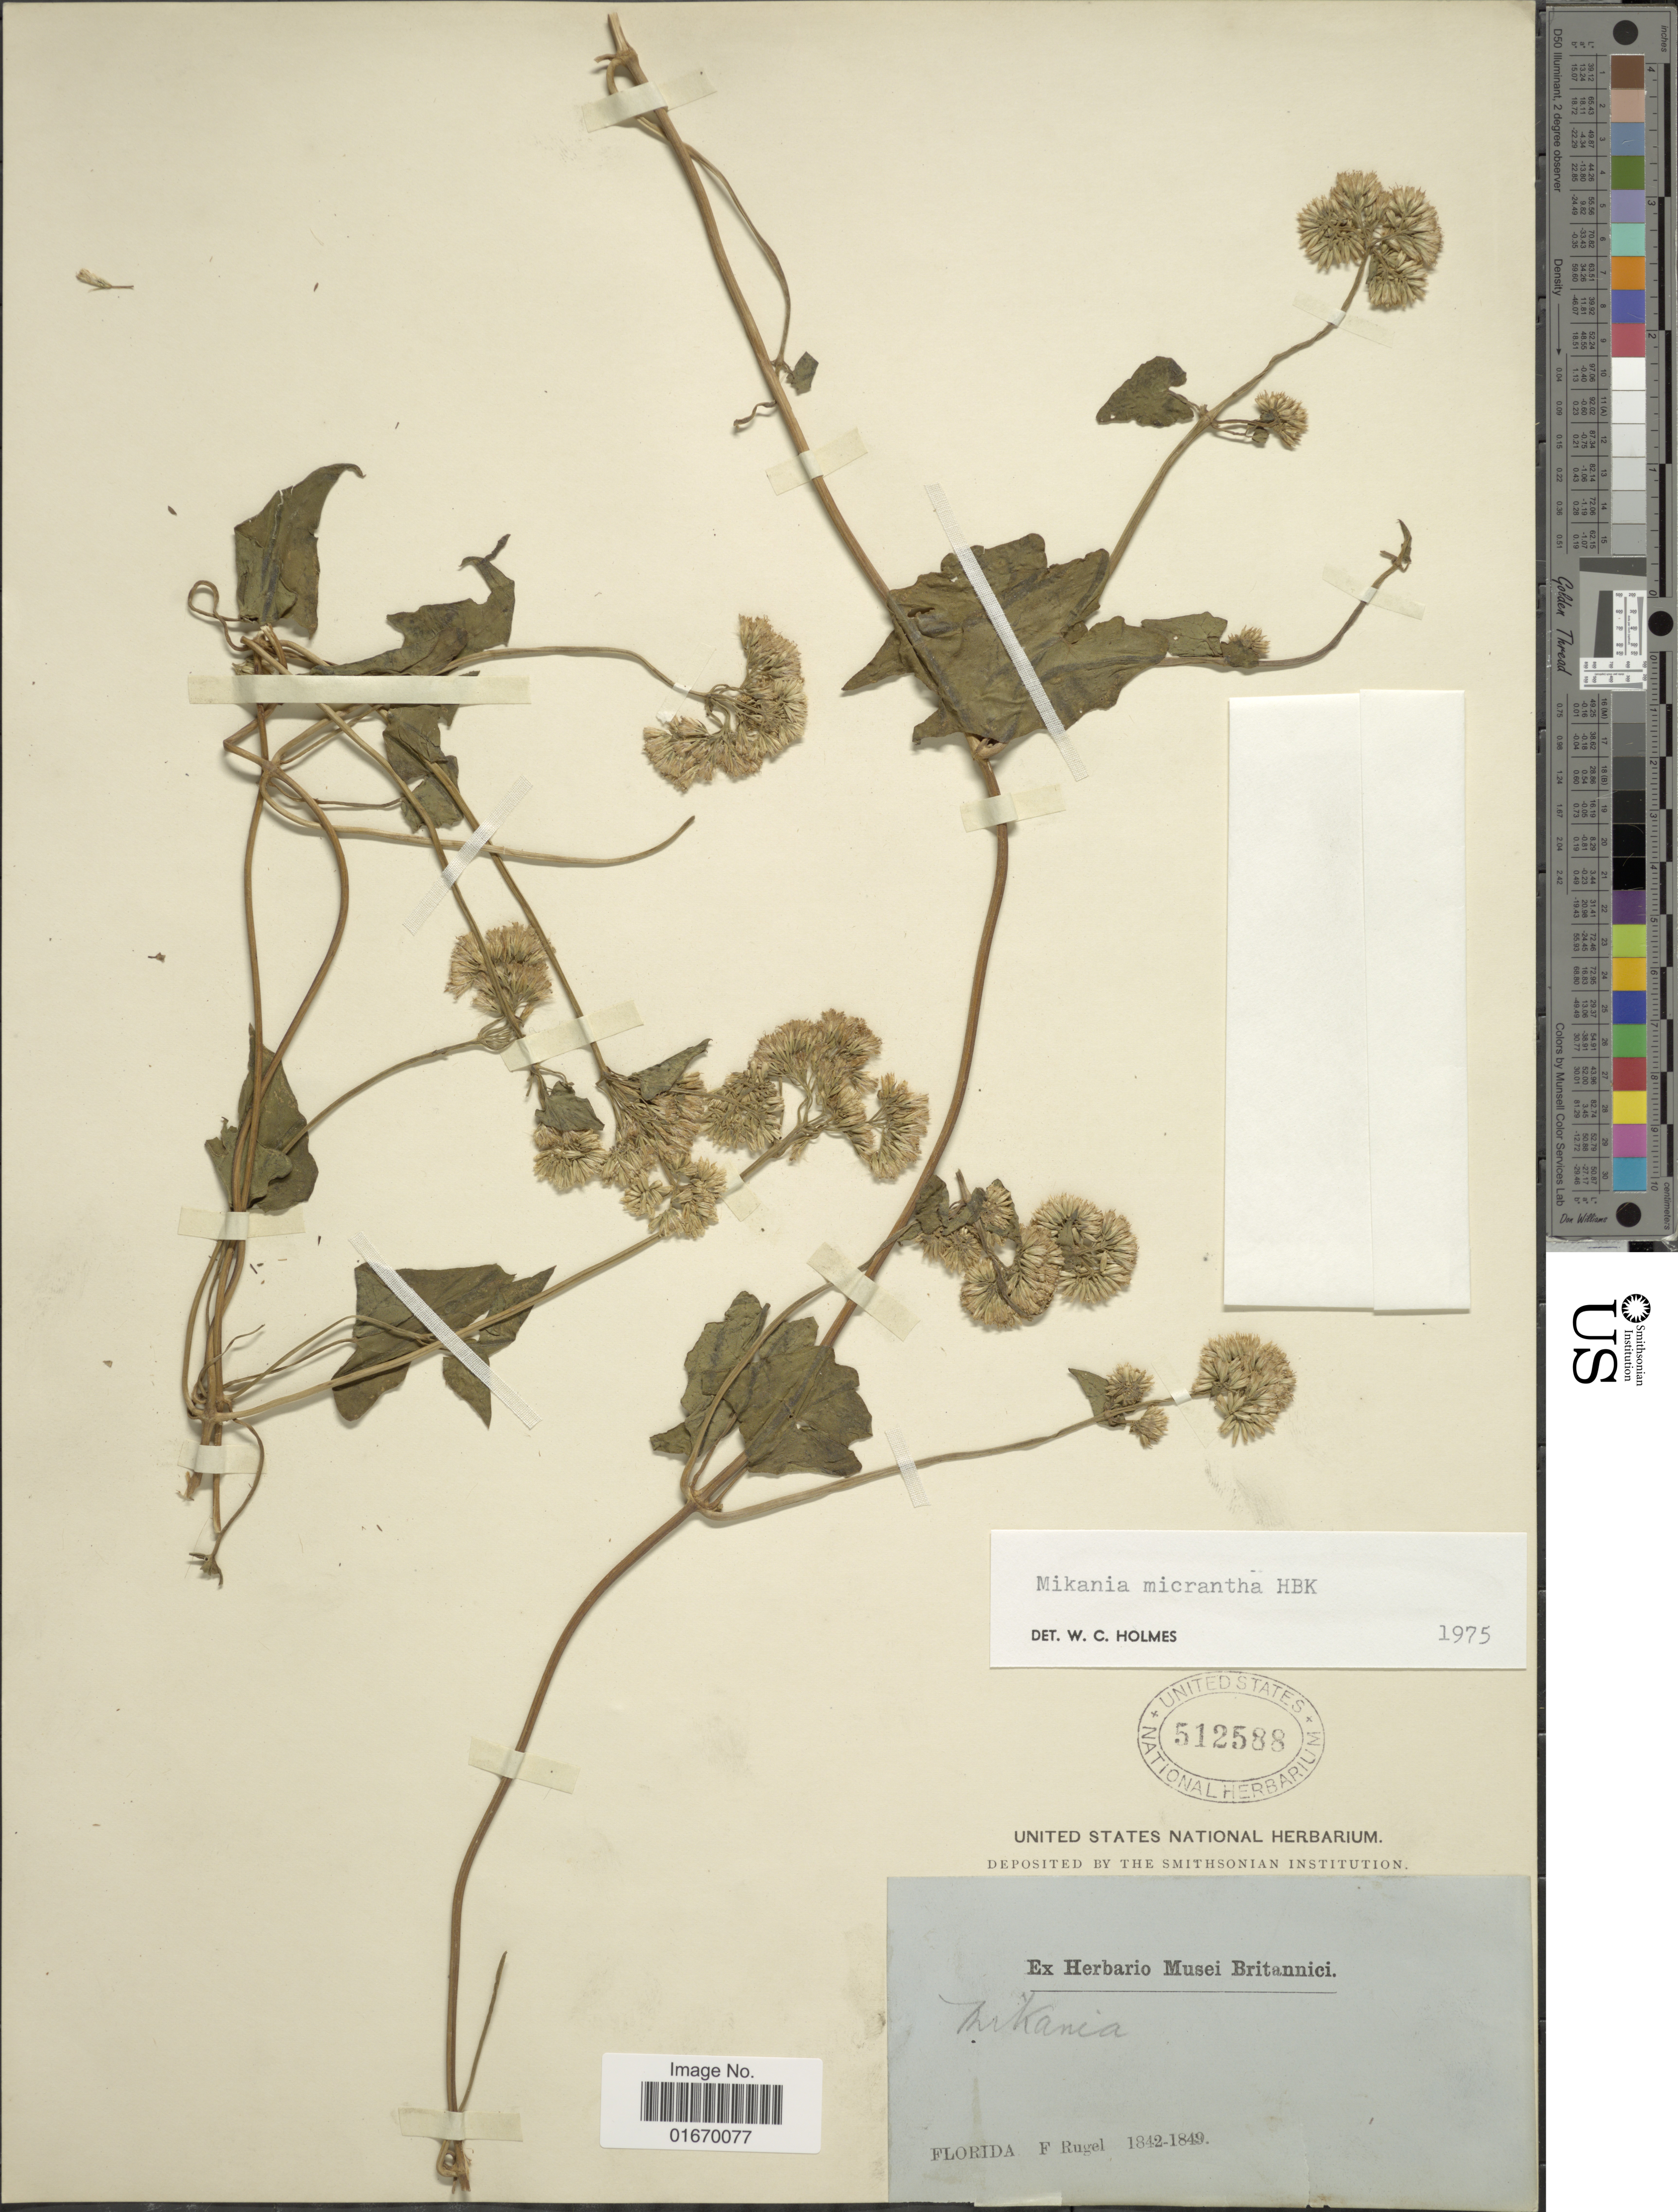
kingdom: Plantae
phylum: Tracheophyta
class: Magnoliopsida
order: Asterales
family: Asteraceae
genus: Mikania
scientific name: Mikania micrantha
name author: Kunth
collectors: F. Rugel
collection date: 1842/1849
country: United States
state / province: Florida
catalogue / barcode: US 512588